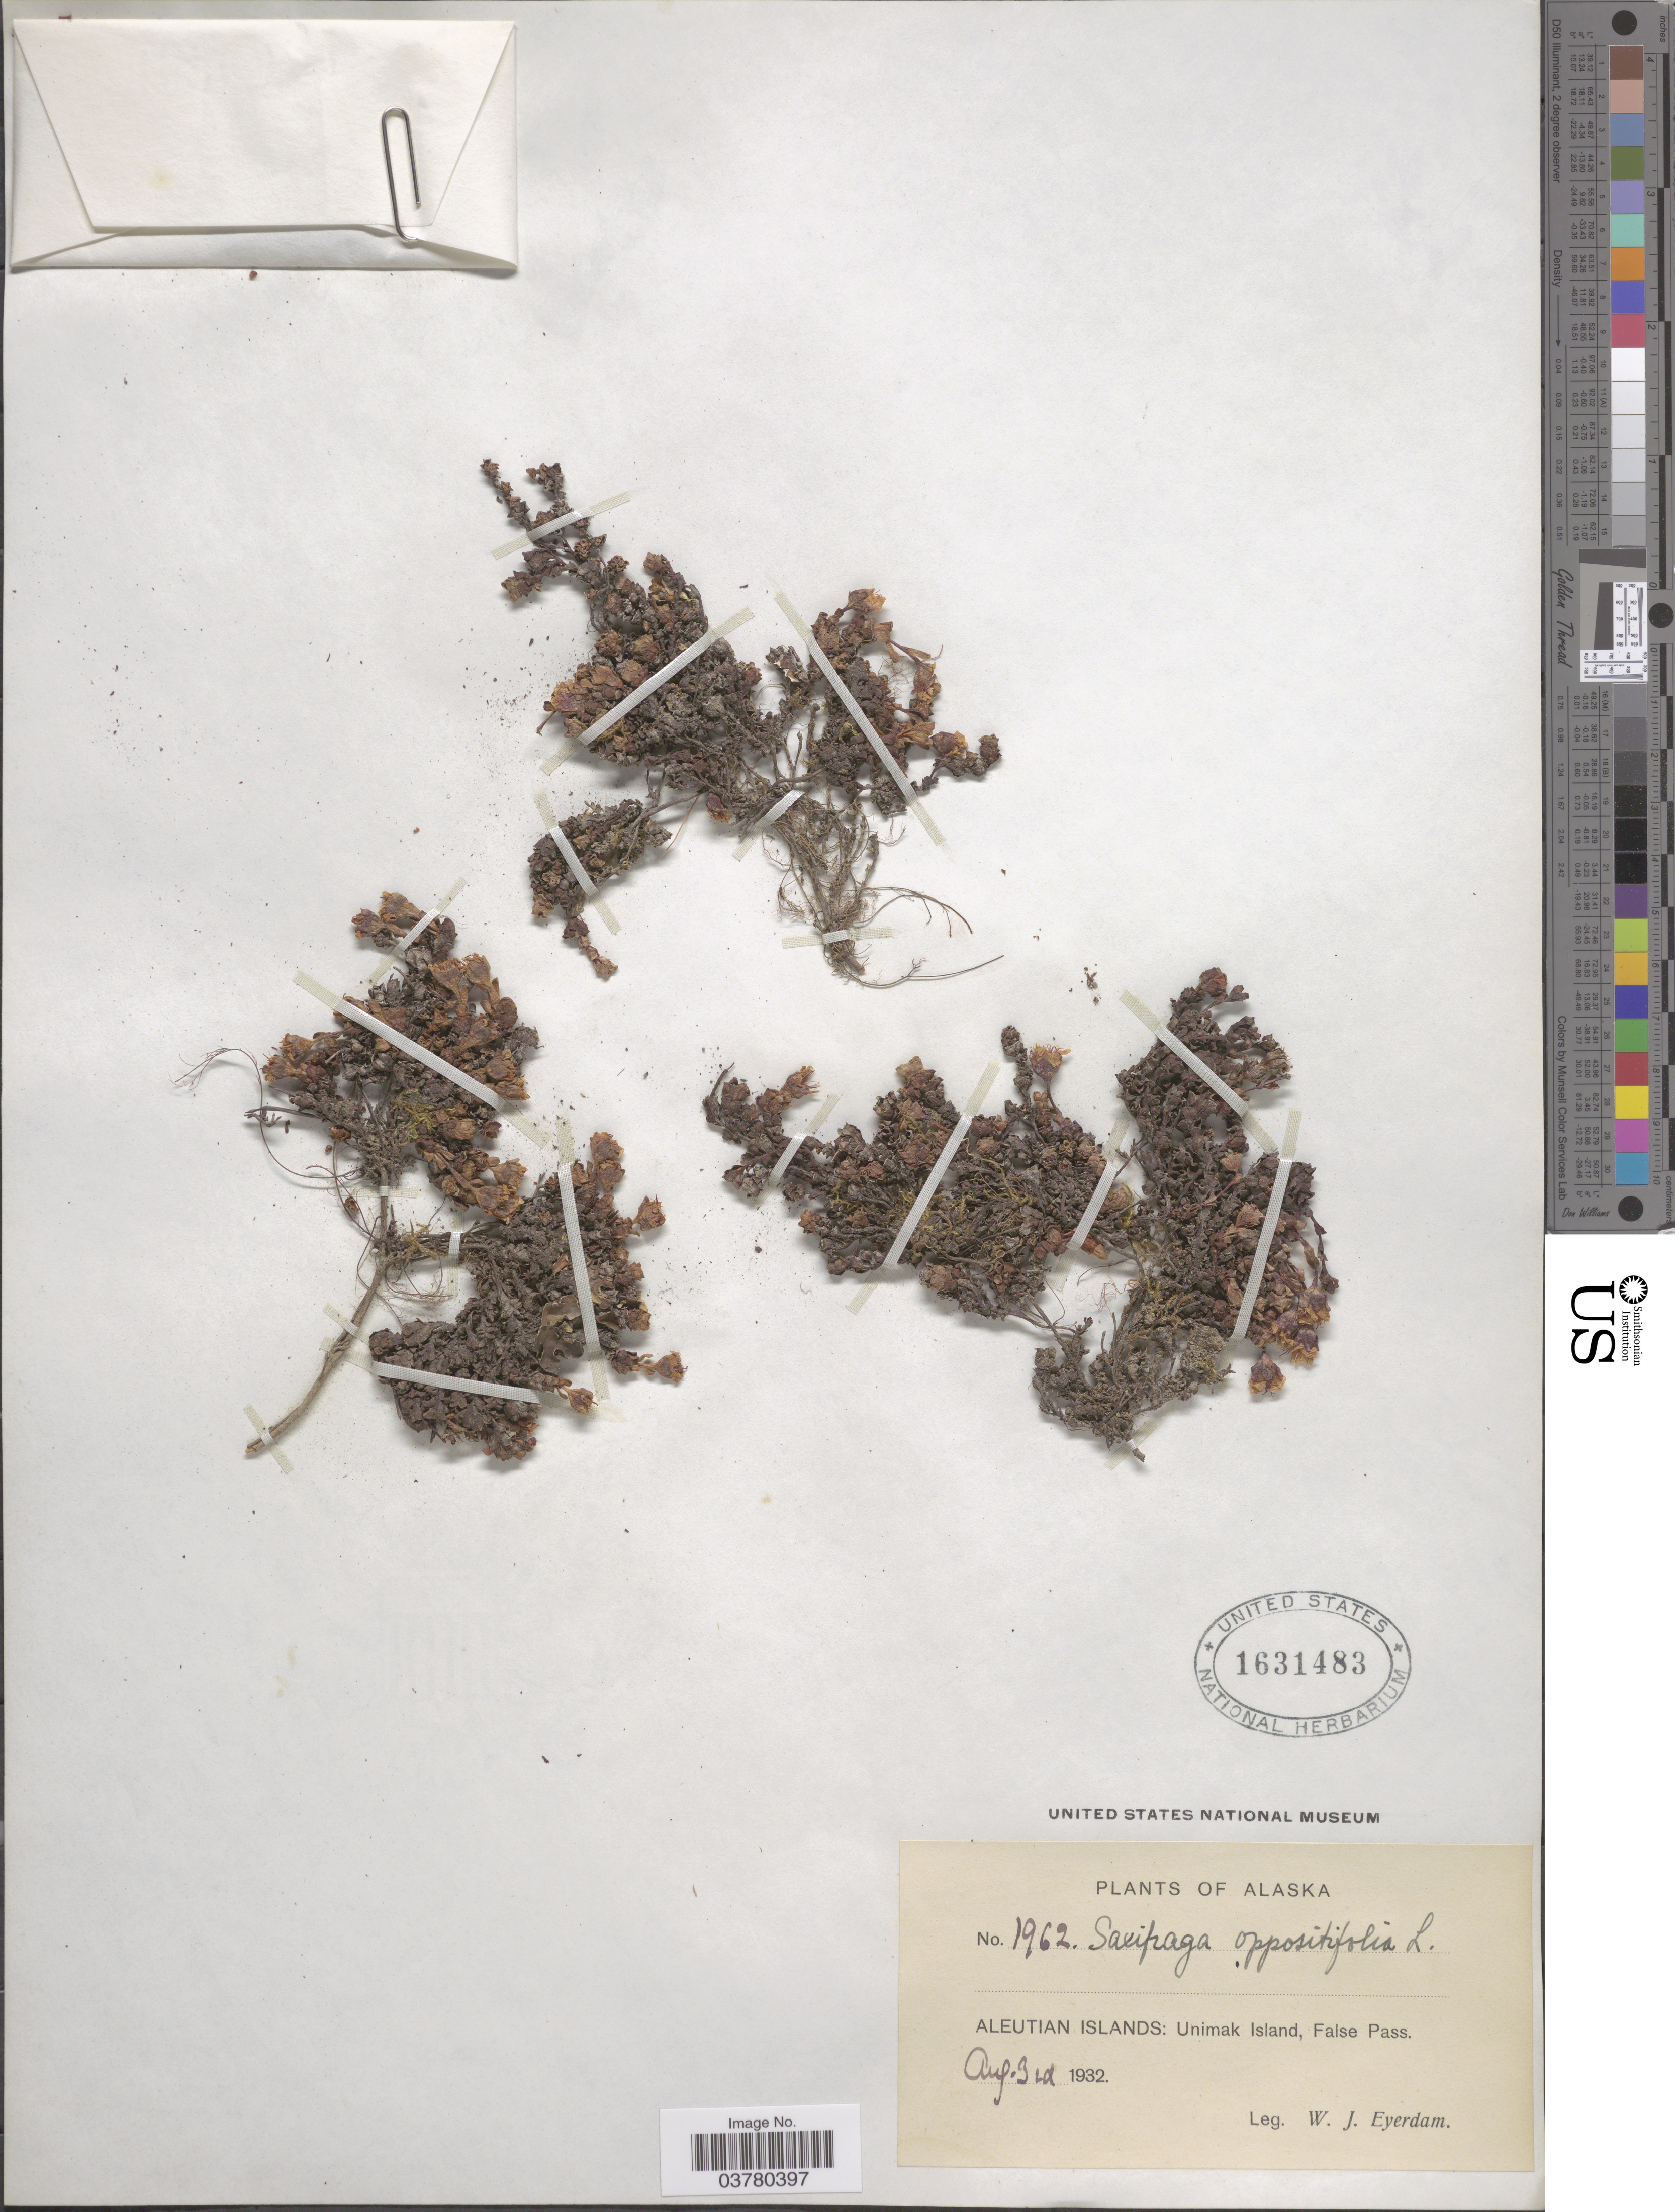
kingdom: Plantae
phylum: Tracheophyta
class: Magnoliopsida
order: Saxifragales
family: Saxifragaceae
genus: Saxifraga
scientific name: Saxifraga oppositifolia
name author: L.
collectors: W. J. Eyerdam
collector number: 1962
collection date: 1932-08-03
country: United States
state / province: Alaska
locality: Aleutian Islands: Unimak Island, False Pass.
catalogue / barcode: US 1631483